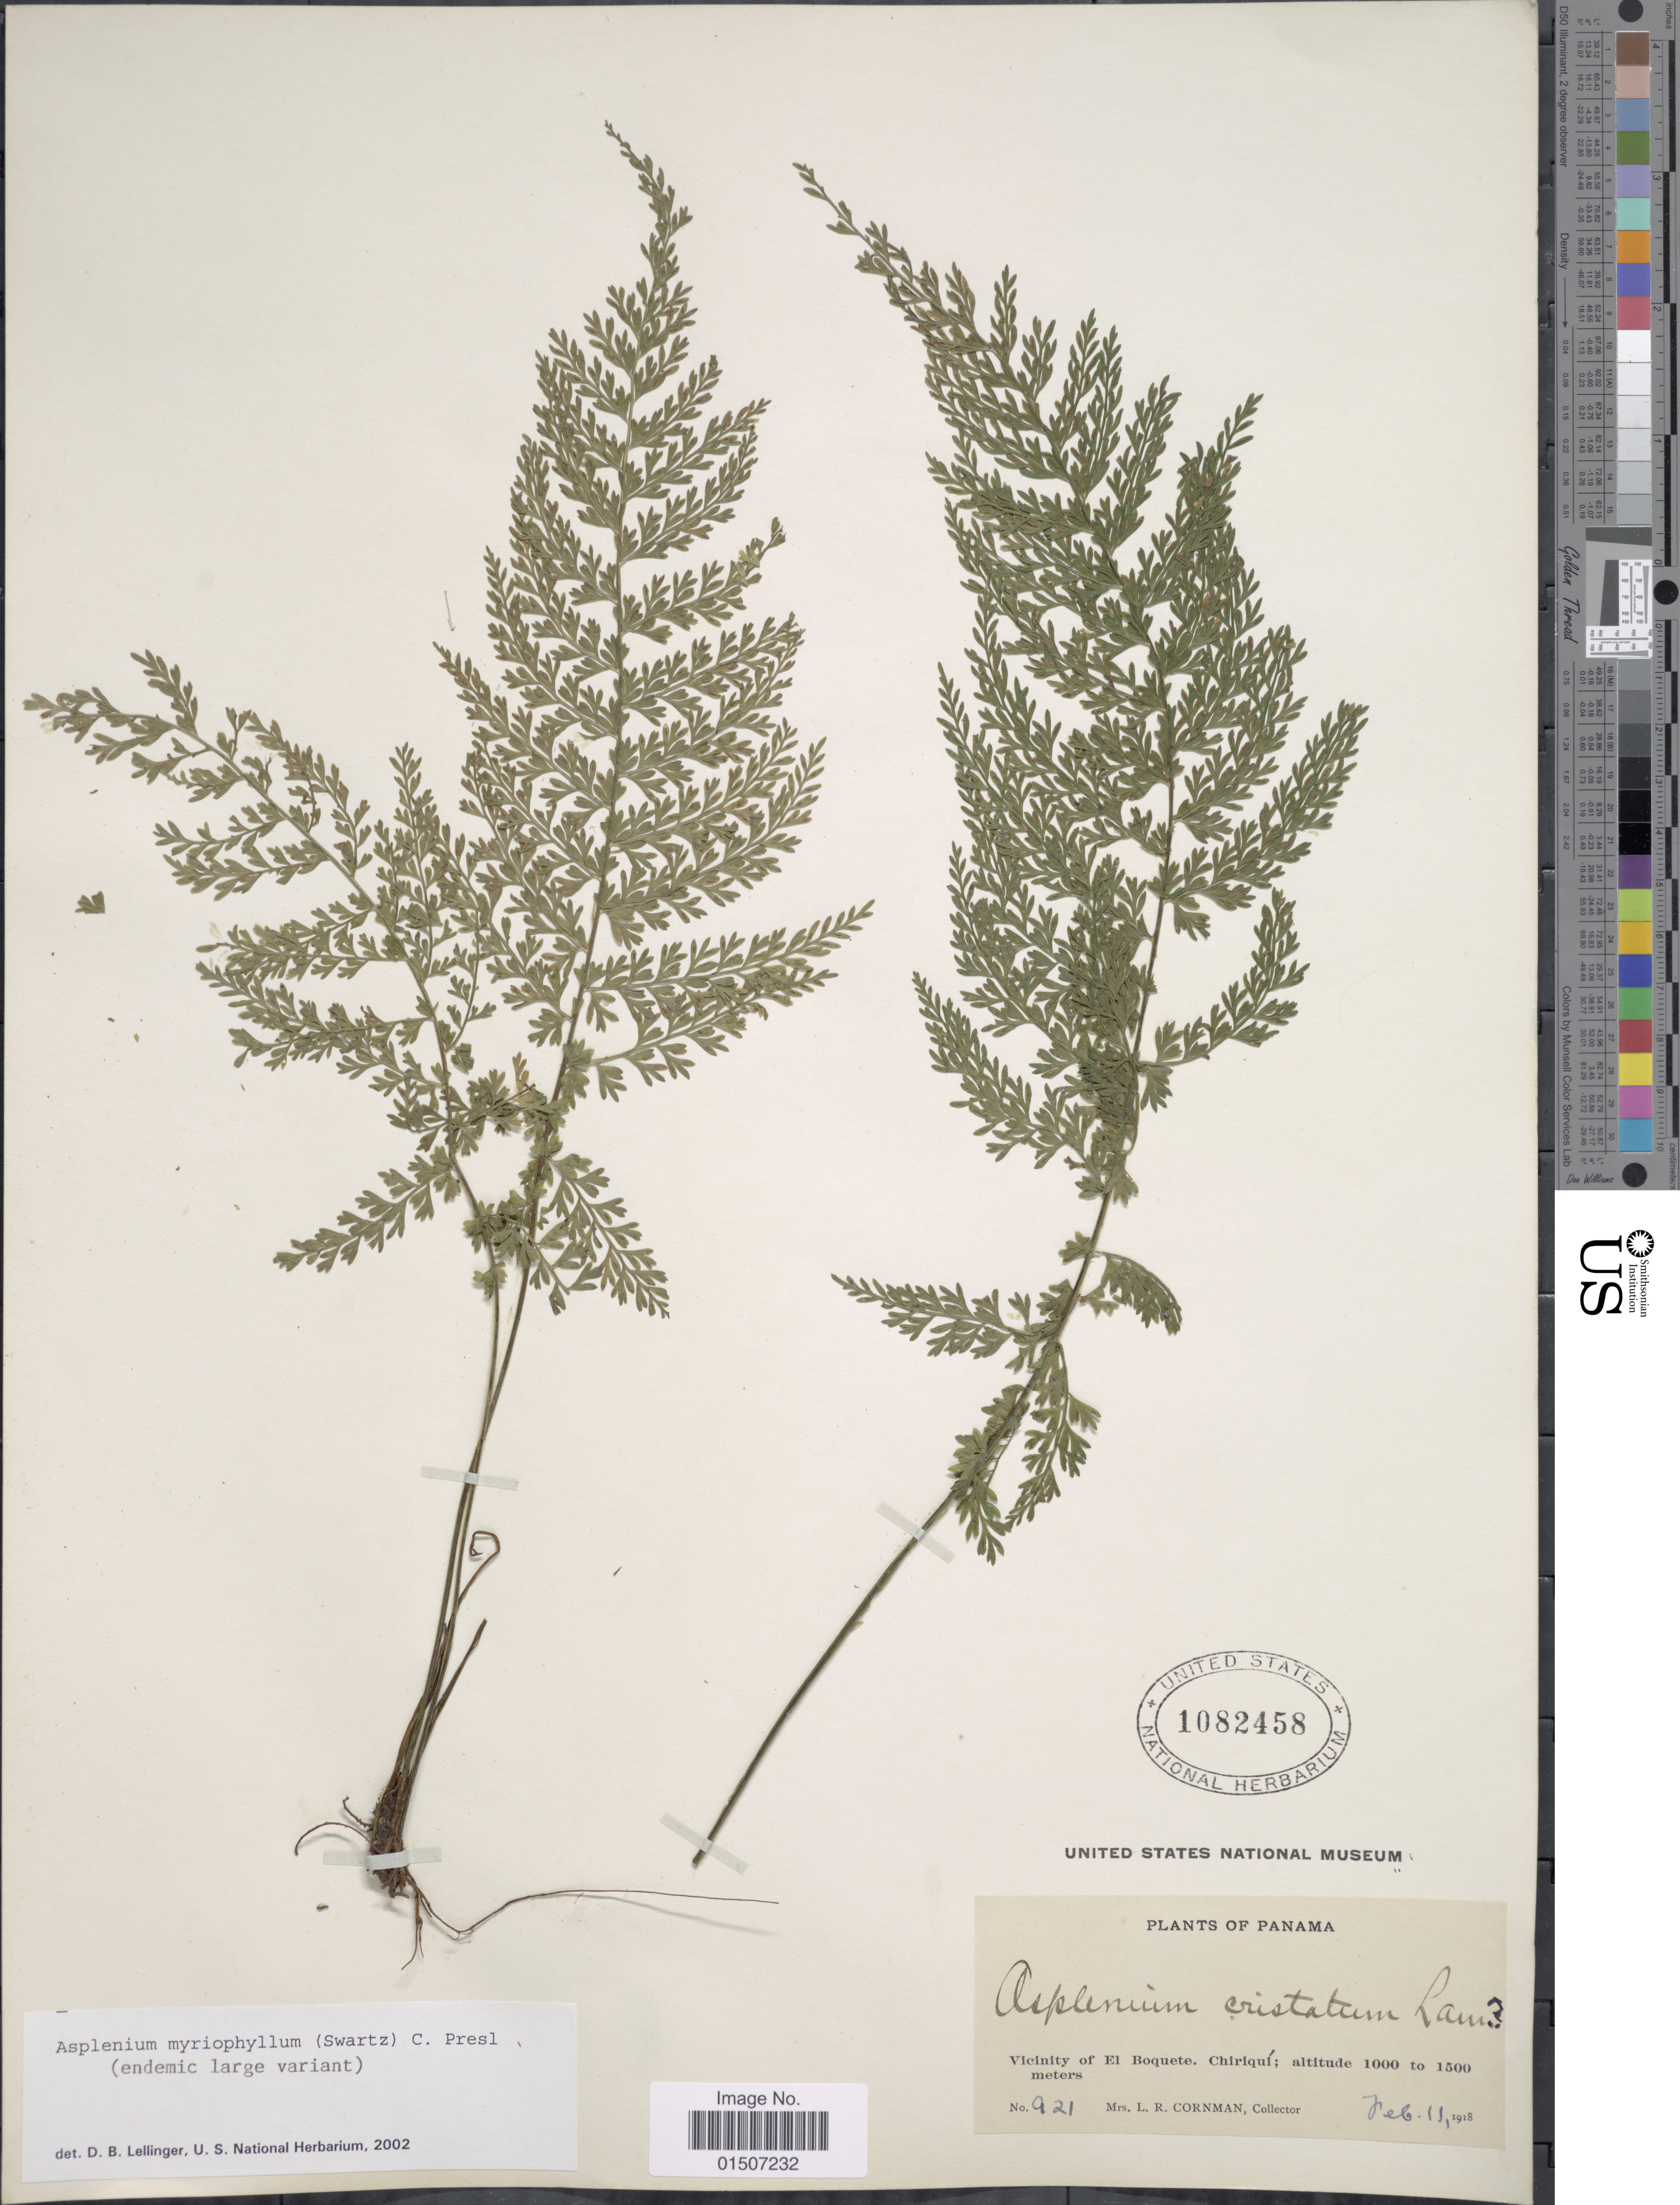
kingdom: Plantae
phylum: Tracheophyta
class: Polypodiopsida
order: Polypodiales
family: Aspleniaceae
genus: Asplenium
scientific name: Asplenium myriophyllum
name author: (Sw.) C. Presl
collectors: L. Cornman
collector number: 921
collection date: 1918-02-11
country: Panama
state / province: Chiriqui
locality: Vicinity of El Boquete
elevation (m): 1000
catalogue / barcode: US 1082458